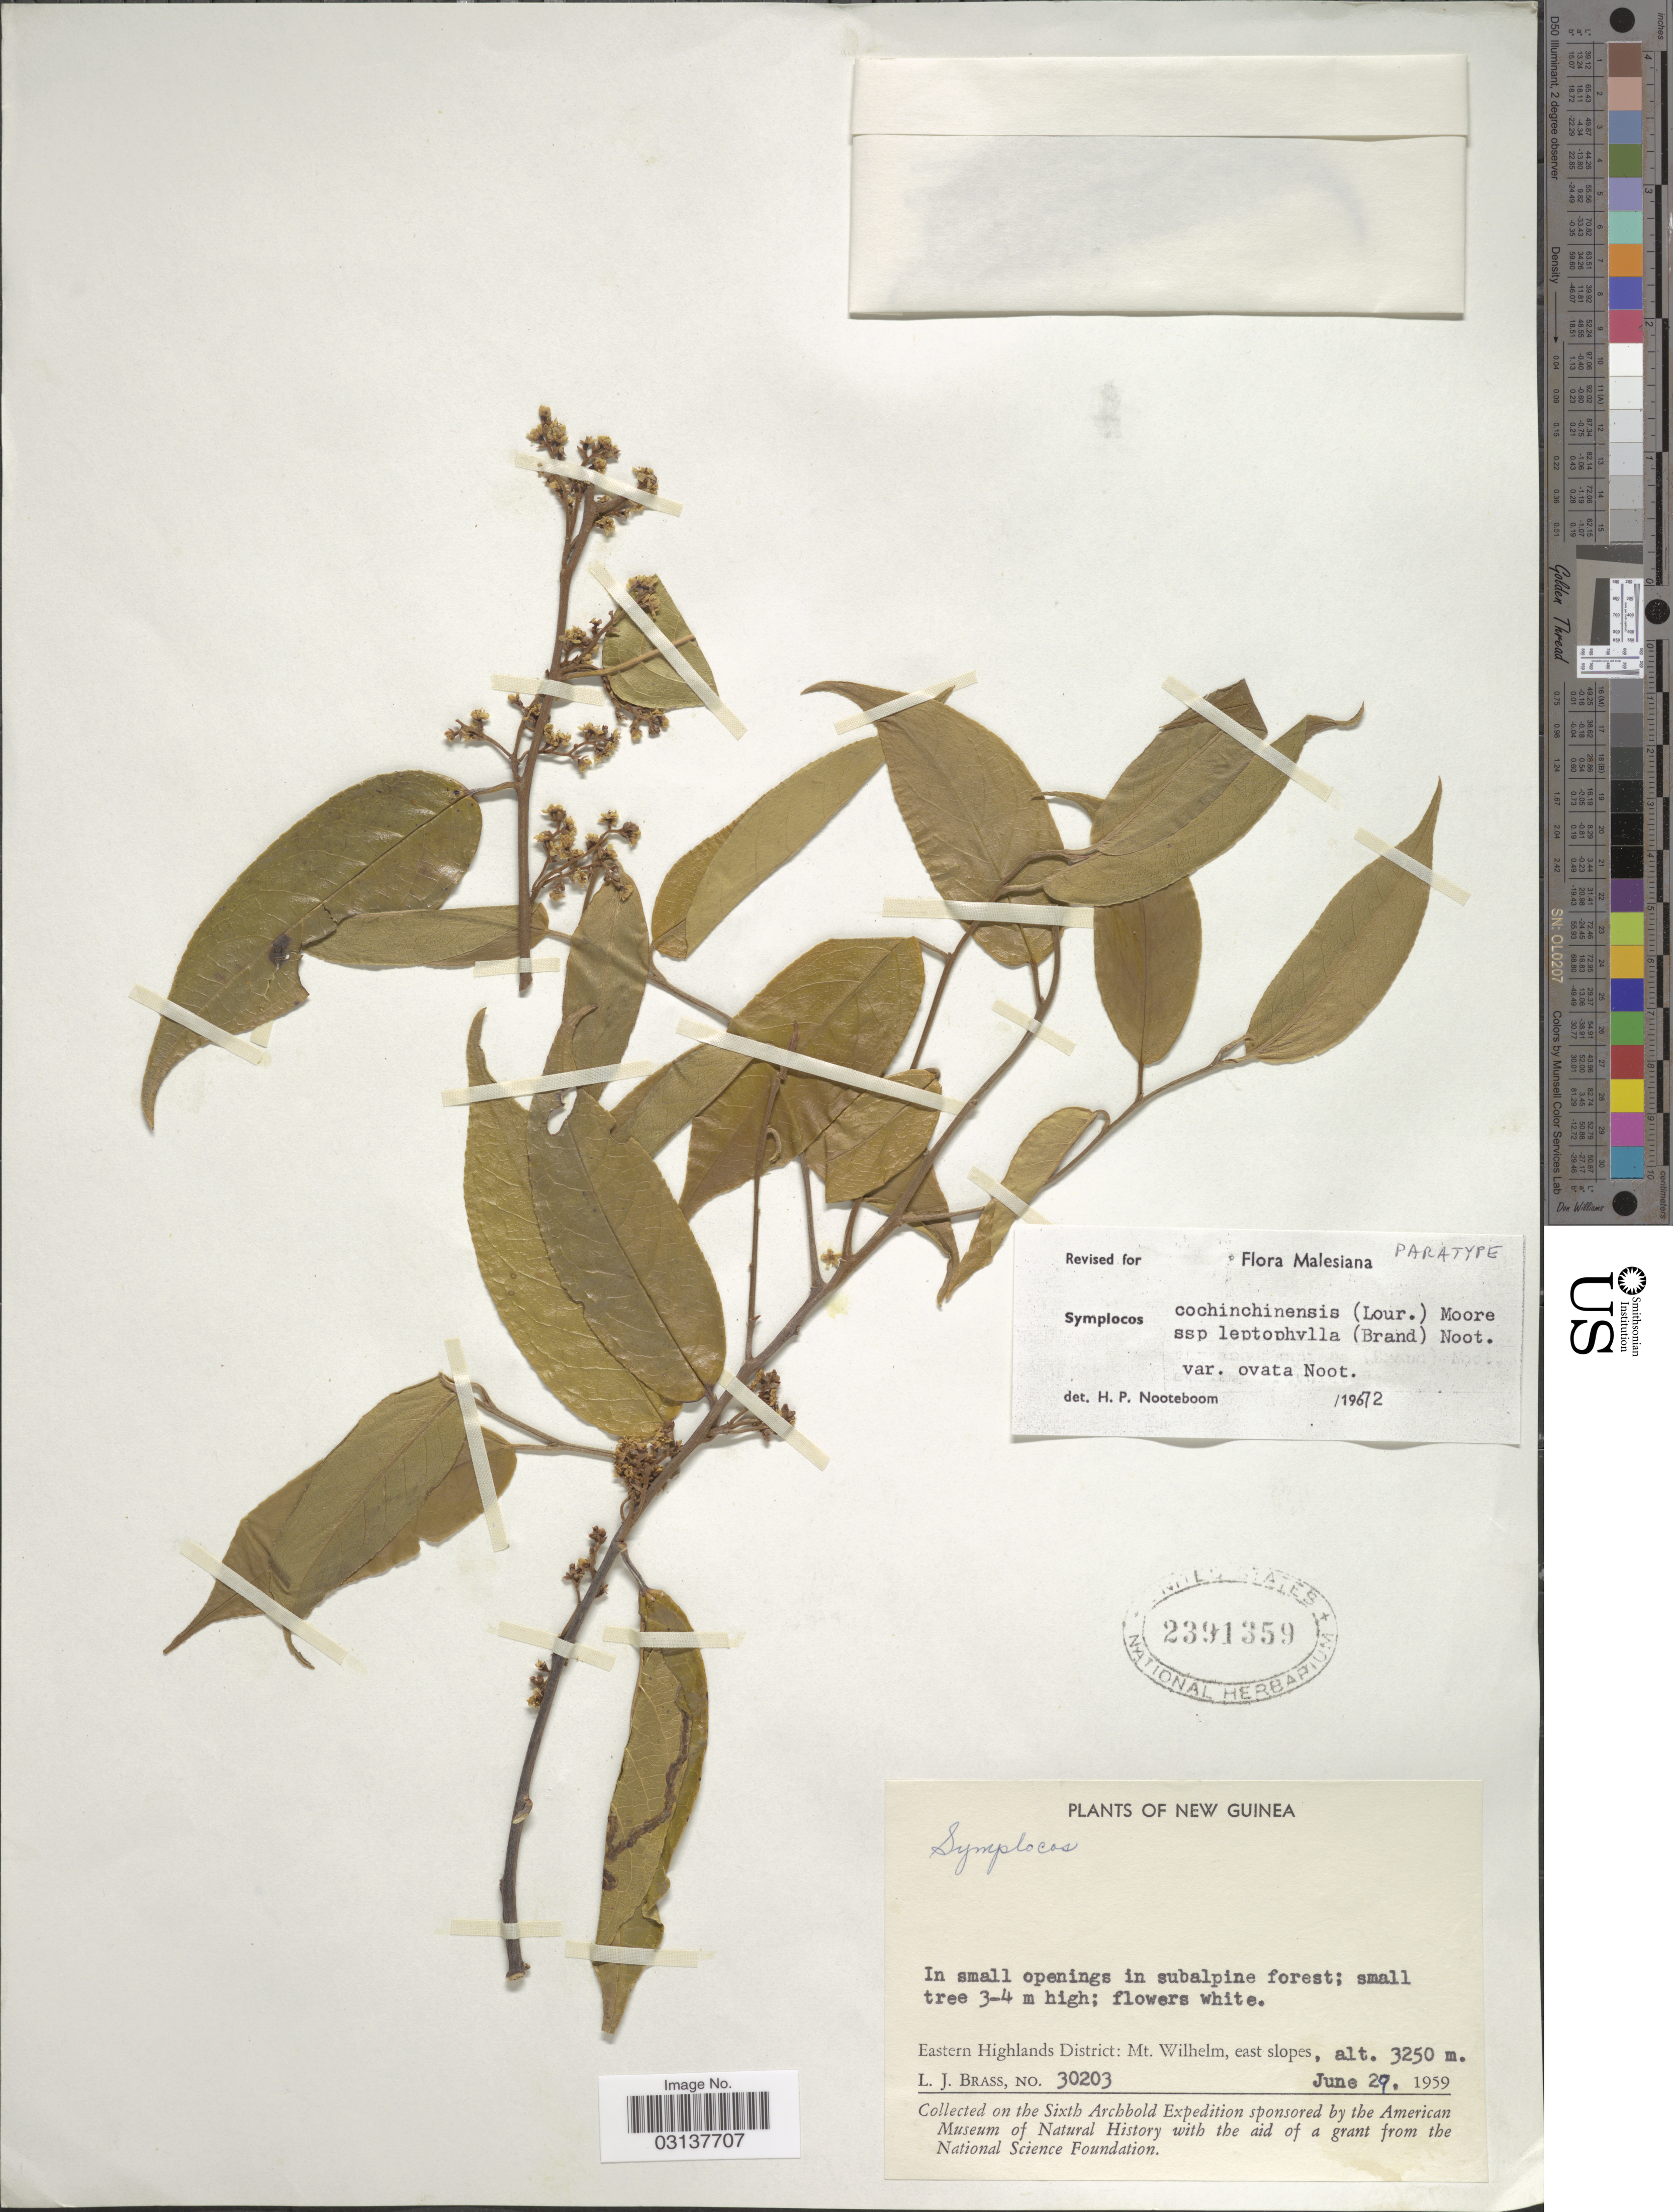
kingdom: Plantae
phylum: Tracheophyta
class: Magnoliopsida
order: Ericales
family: Symplocaceae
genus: Symplocos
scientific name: Symplocos cochinchinensis var. ovata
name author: Noot.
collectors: L. J. Brass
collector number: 30203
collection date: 1959-06-29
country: Papua New Guinea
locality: New Guinea, Eastern Highlands District: Mt. Wilhelm, east slopes.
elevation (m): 3250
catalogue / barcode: US 2391359